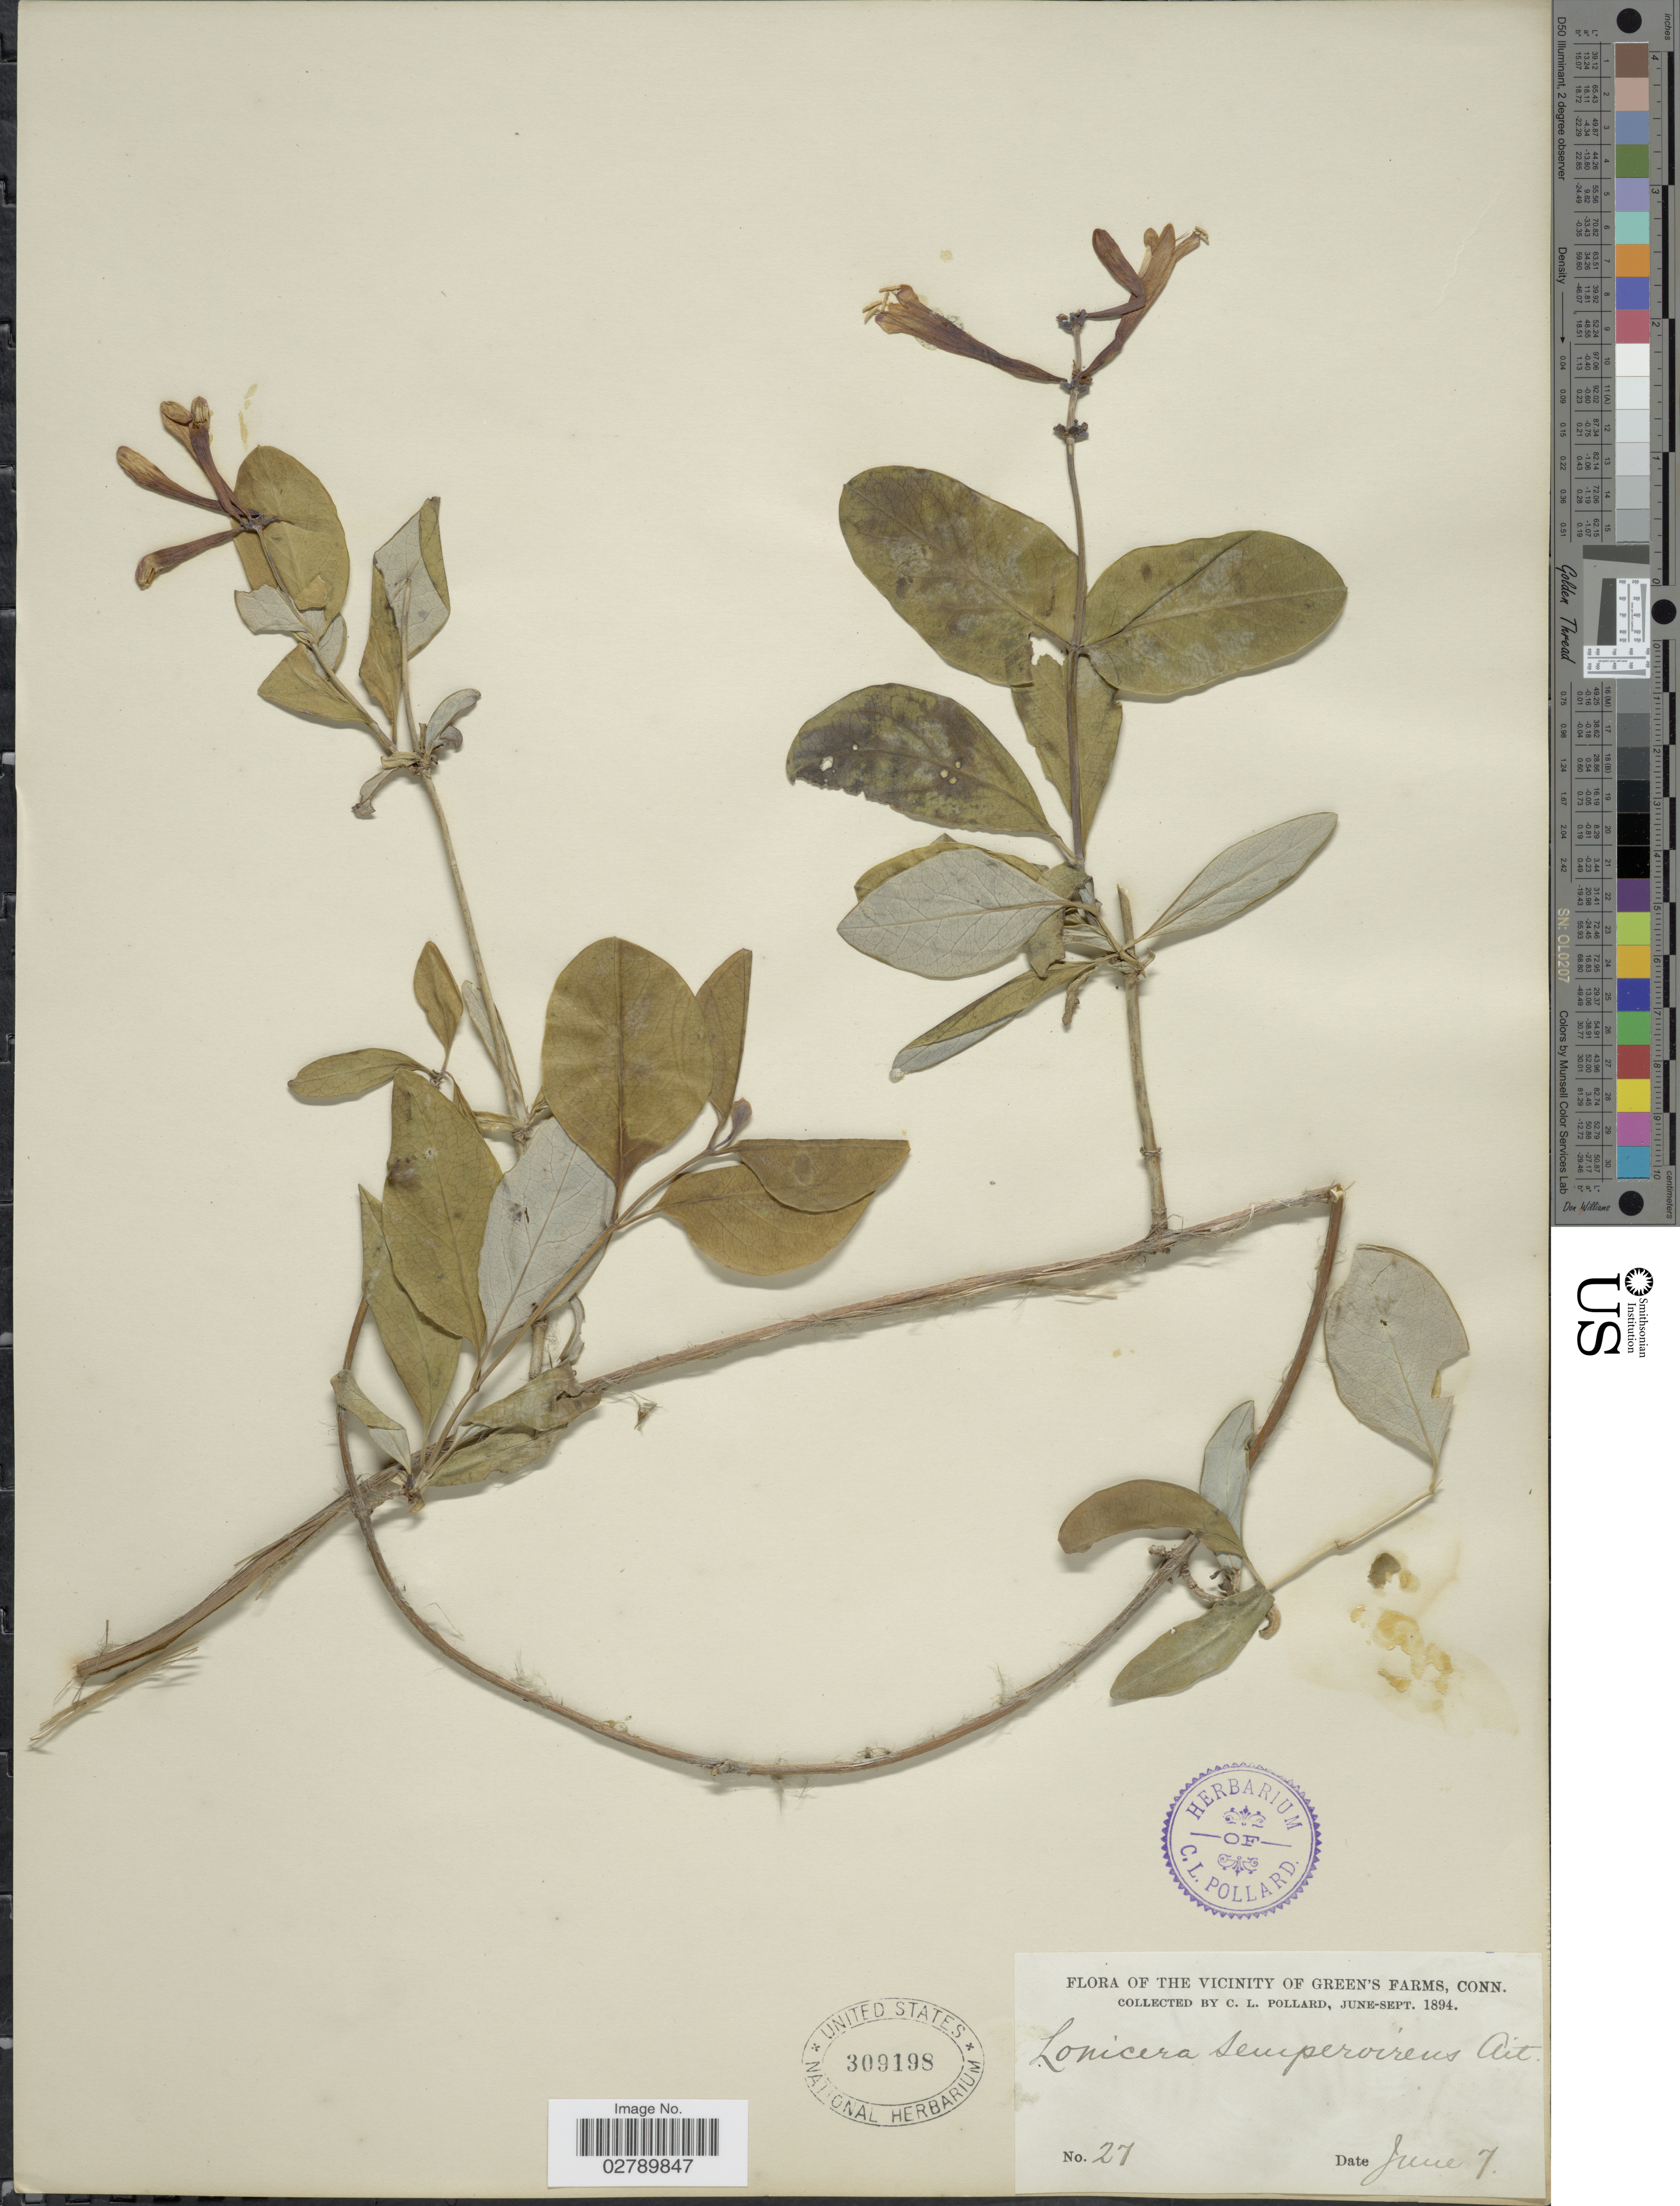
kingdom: Plantae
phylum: Tracheophyta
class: Magnoliopsida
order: Dipsacales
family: Caprifoliaceae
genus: Lonicera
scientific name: Lonicera sempervirens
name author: L.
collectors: C. L. Pollard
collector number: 27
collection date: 1894-06-07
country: United States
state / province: Connecticut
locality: Vicinity of Green's Farms.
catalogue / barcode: US 309198